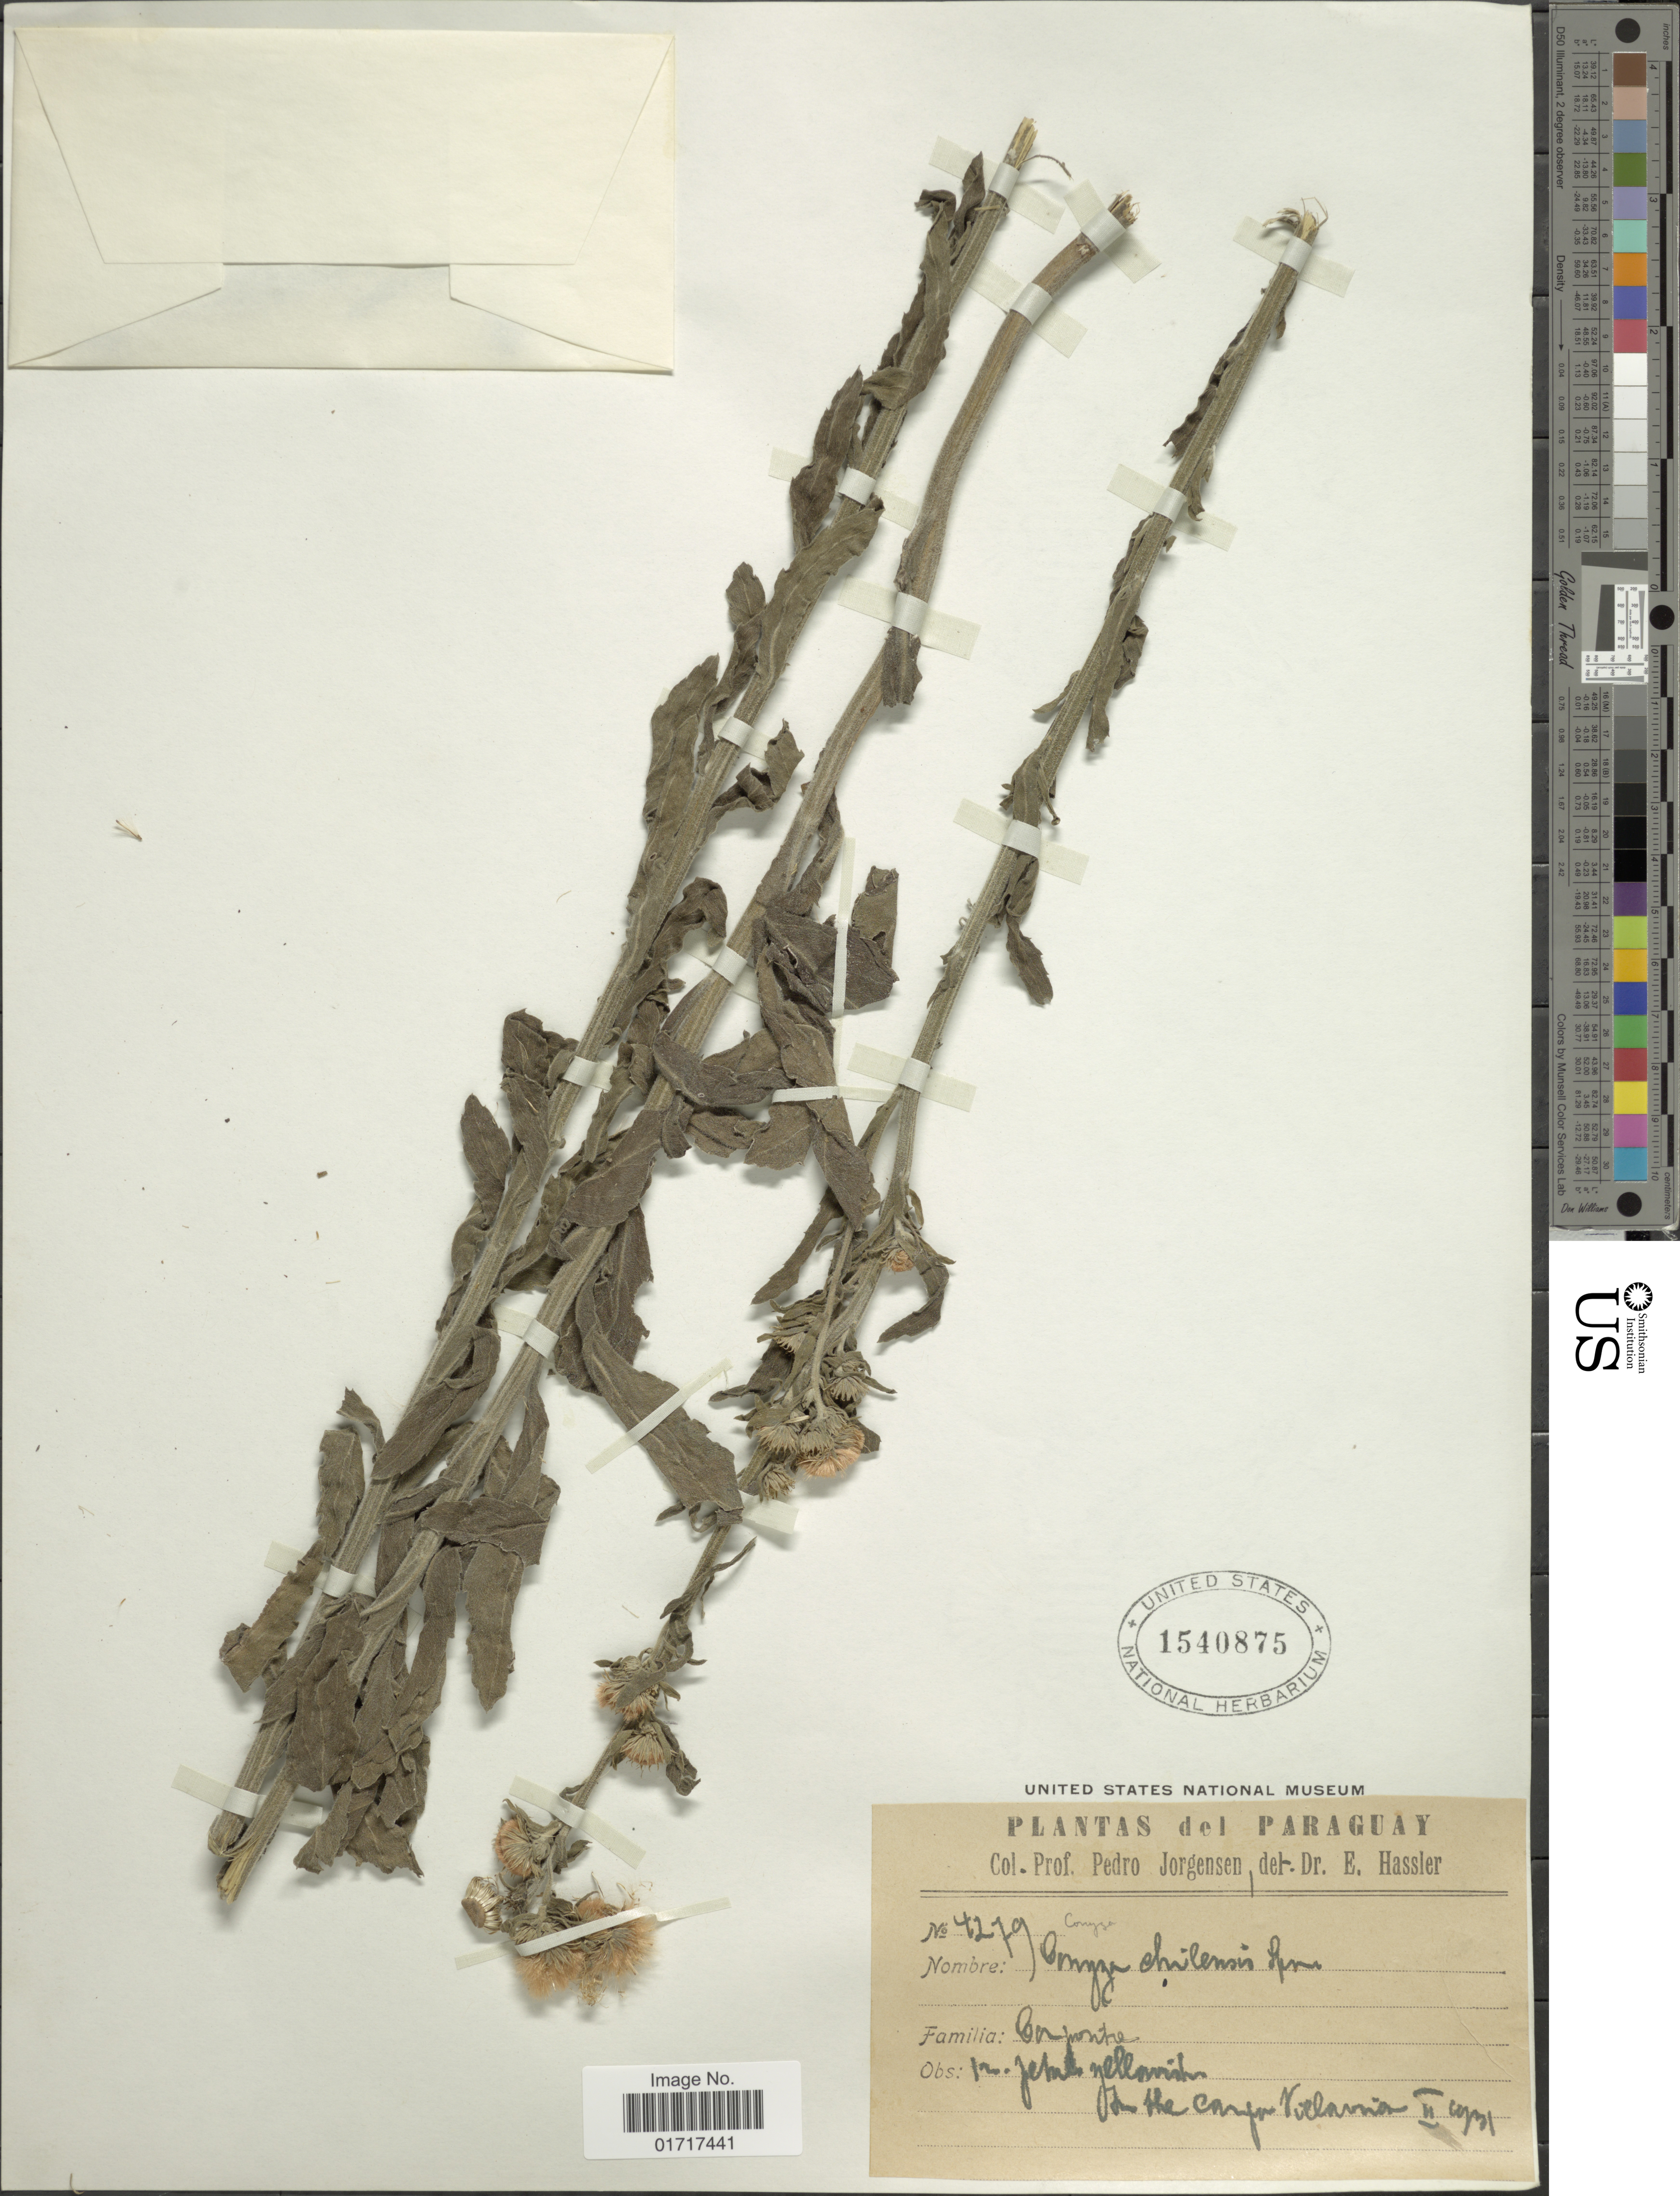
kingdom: Plantae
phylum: Tracheophyta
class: Magnoliopsida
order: Asterales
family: Asteraceae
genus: Conyza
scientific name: Conyza primulaefolia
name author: (Lam.) Cuatrec. & Lourteig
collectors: P. Jörgensen & E. Hassler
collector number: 4279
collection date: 1931-02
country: Paraguay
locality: In the campo Villarrica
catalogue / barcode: US 1540875